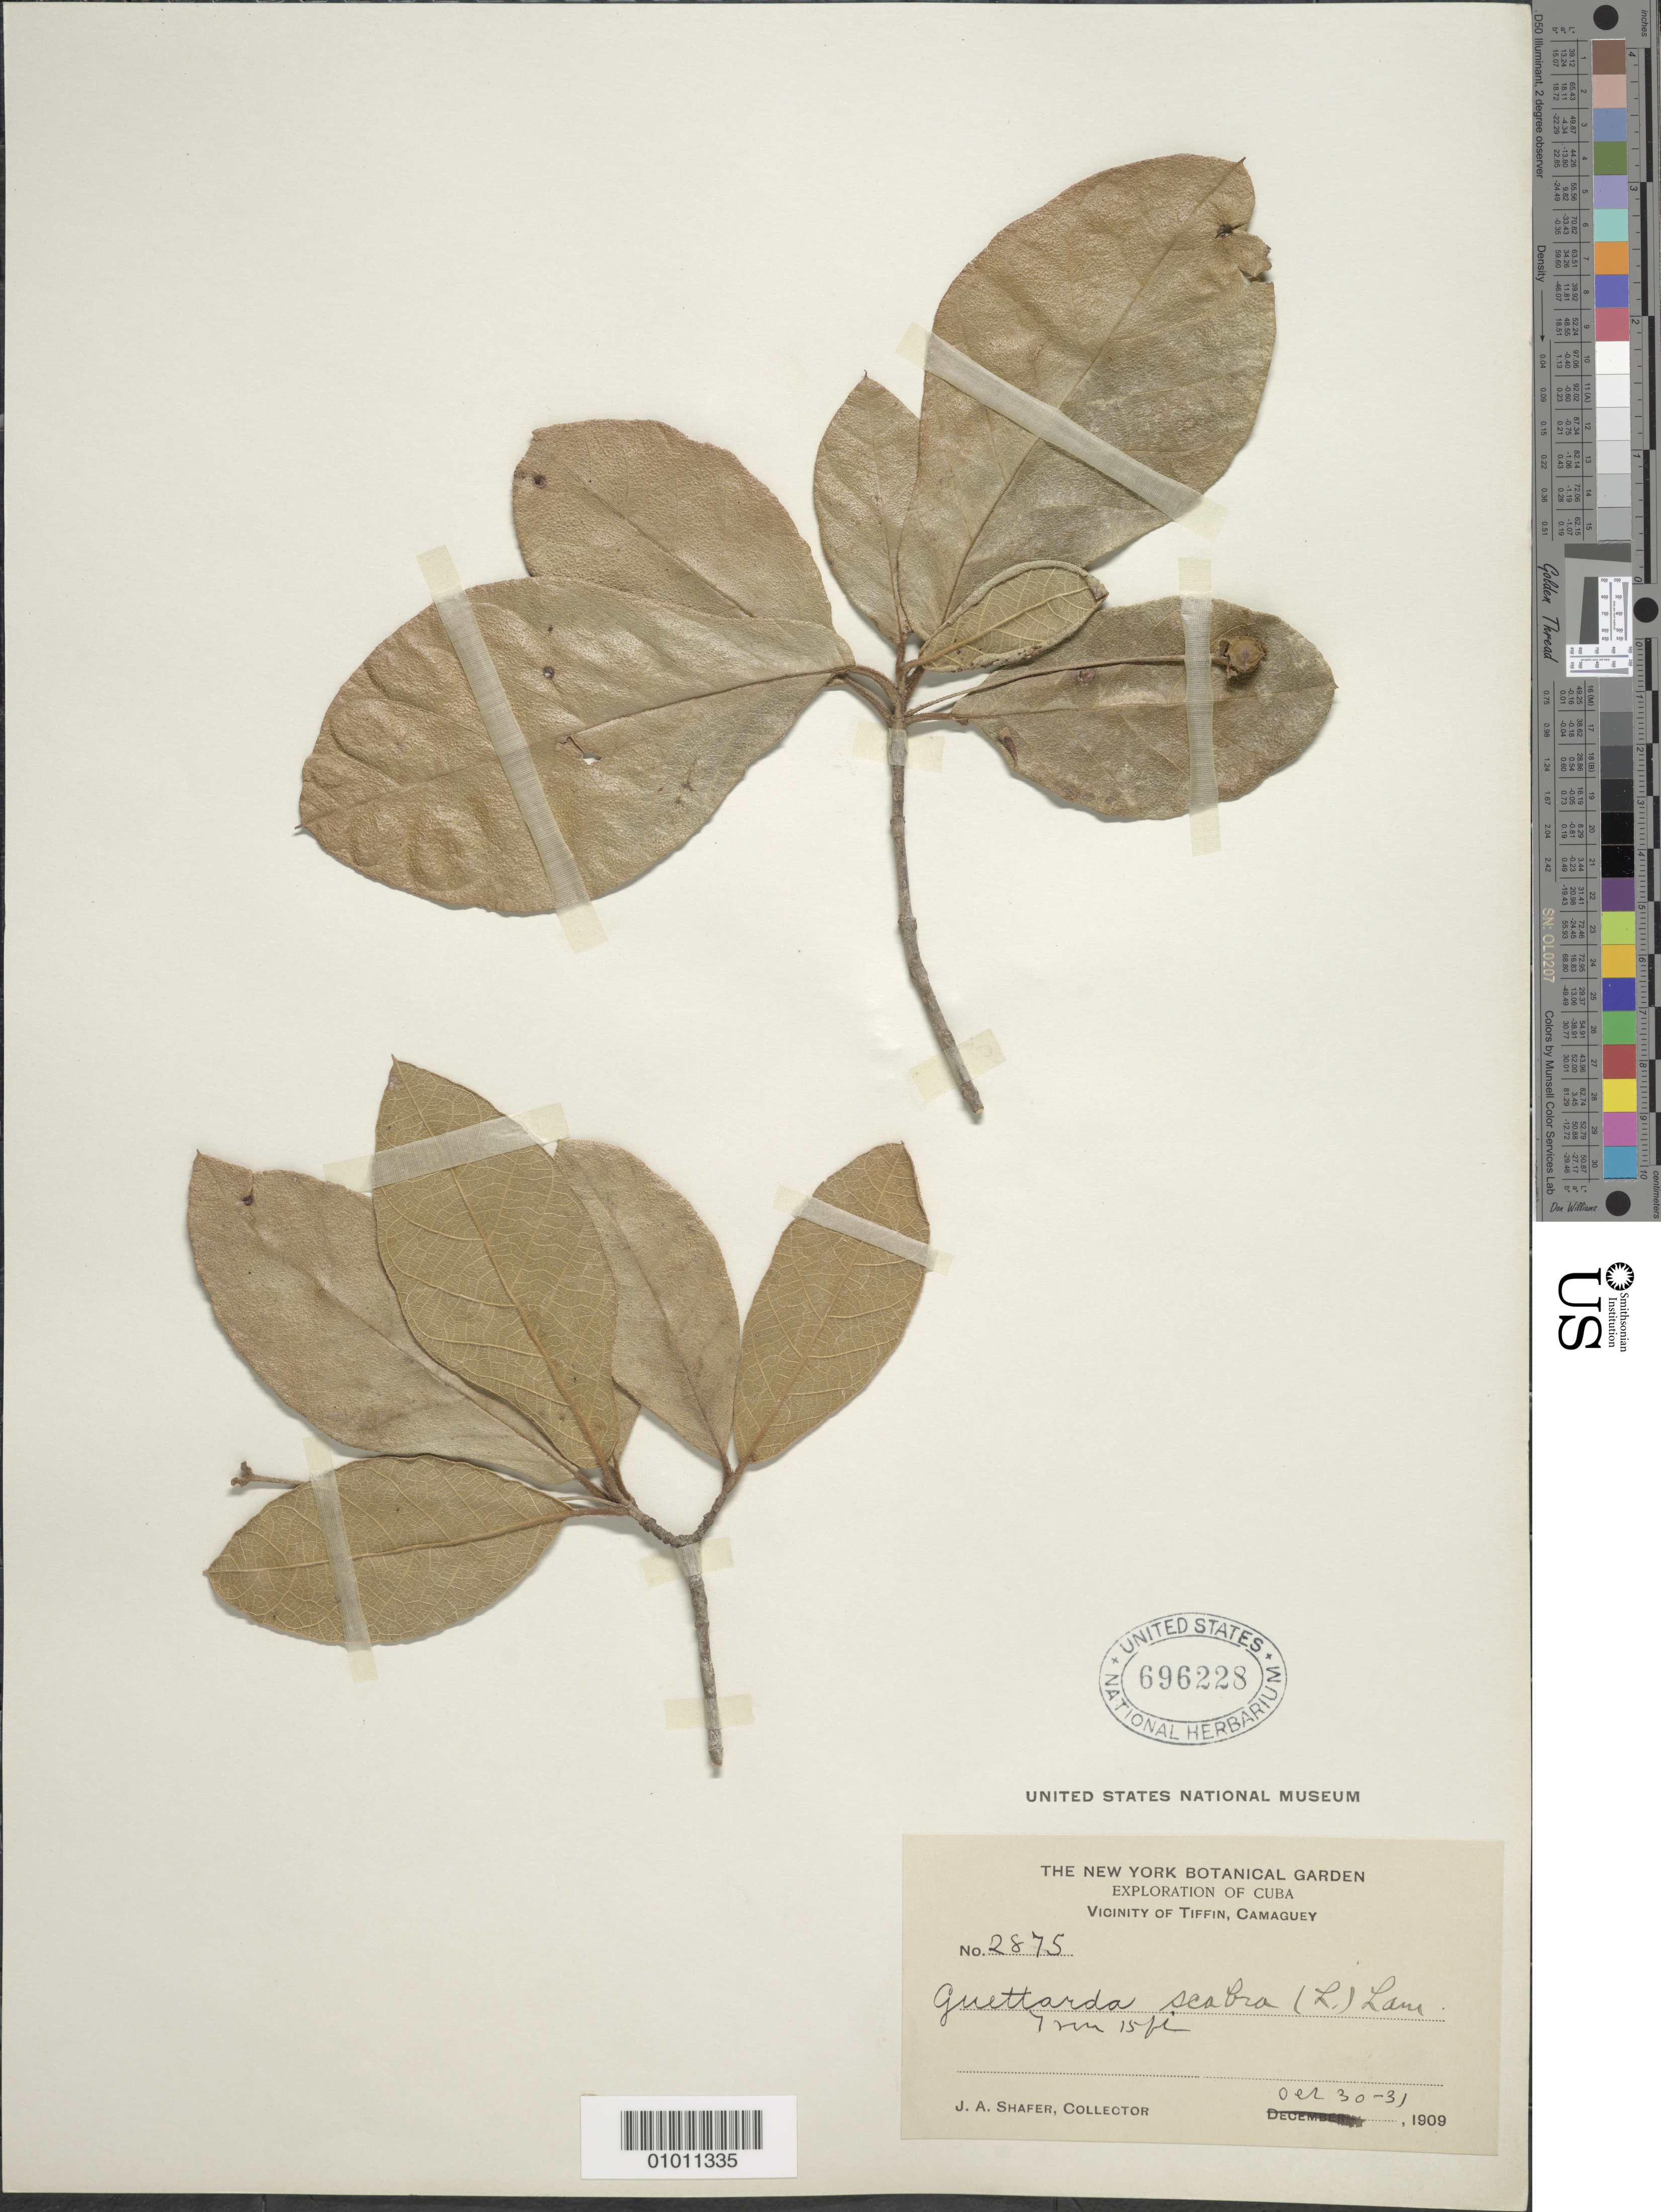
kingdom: Plantae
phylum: Tracheophyta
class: Magnoliopsida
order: Gentianales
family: Rubiaceae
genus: Guettarda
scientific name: Guettarda scabra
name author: (L.) Vent.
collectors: J. A. Shafer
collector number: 2875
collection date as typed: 30 Oct 1909 to 31 Oct 1909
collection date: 1909-10-30/1909-10-31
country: Cuba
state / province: Camaguey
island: Cuba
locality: Vicinity of Tiffin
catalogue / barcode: US 696228